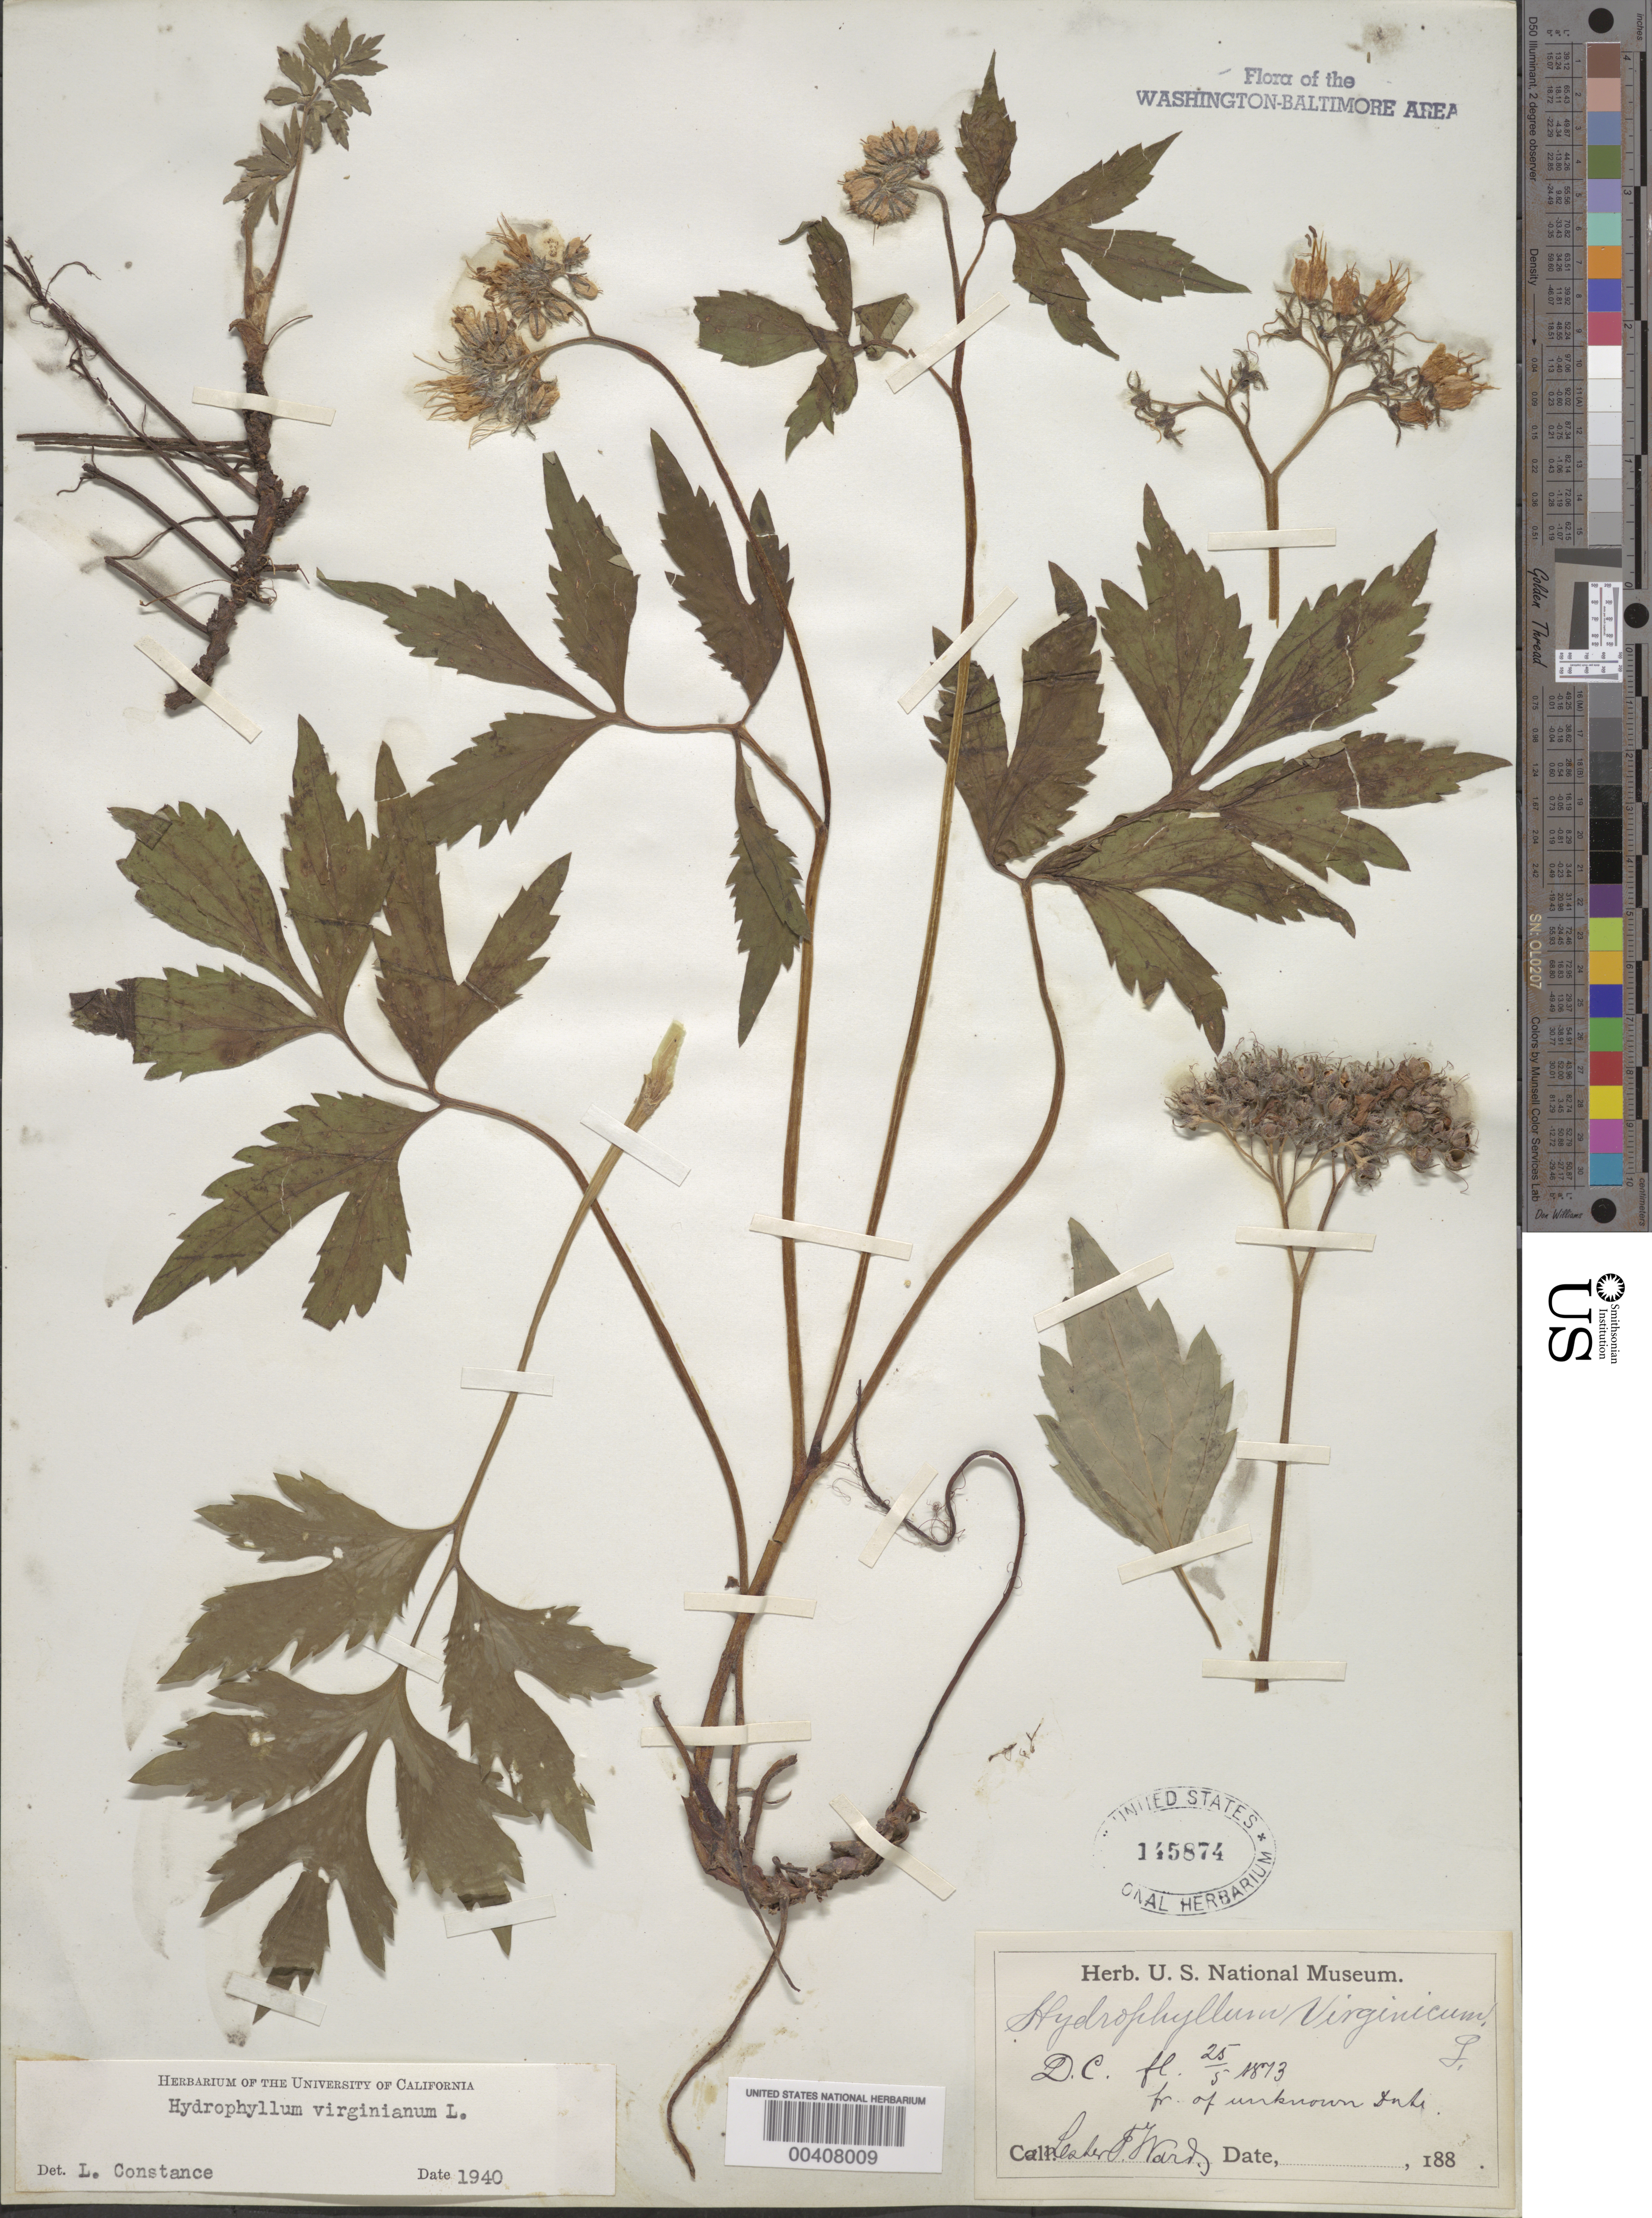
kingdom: Plantae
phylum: Tracheophyta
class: Magnoliopsida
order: Boraginales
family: Hydrophyllaceae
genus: Hydrophyllum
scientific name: Hydrophyllum virginianum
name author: L.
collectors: L. F. Ward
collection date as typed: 25 May 1873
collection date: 1873-05-25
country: United States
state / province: District of Columbia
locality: Washington DC area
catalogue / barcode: US 145874